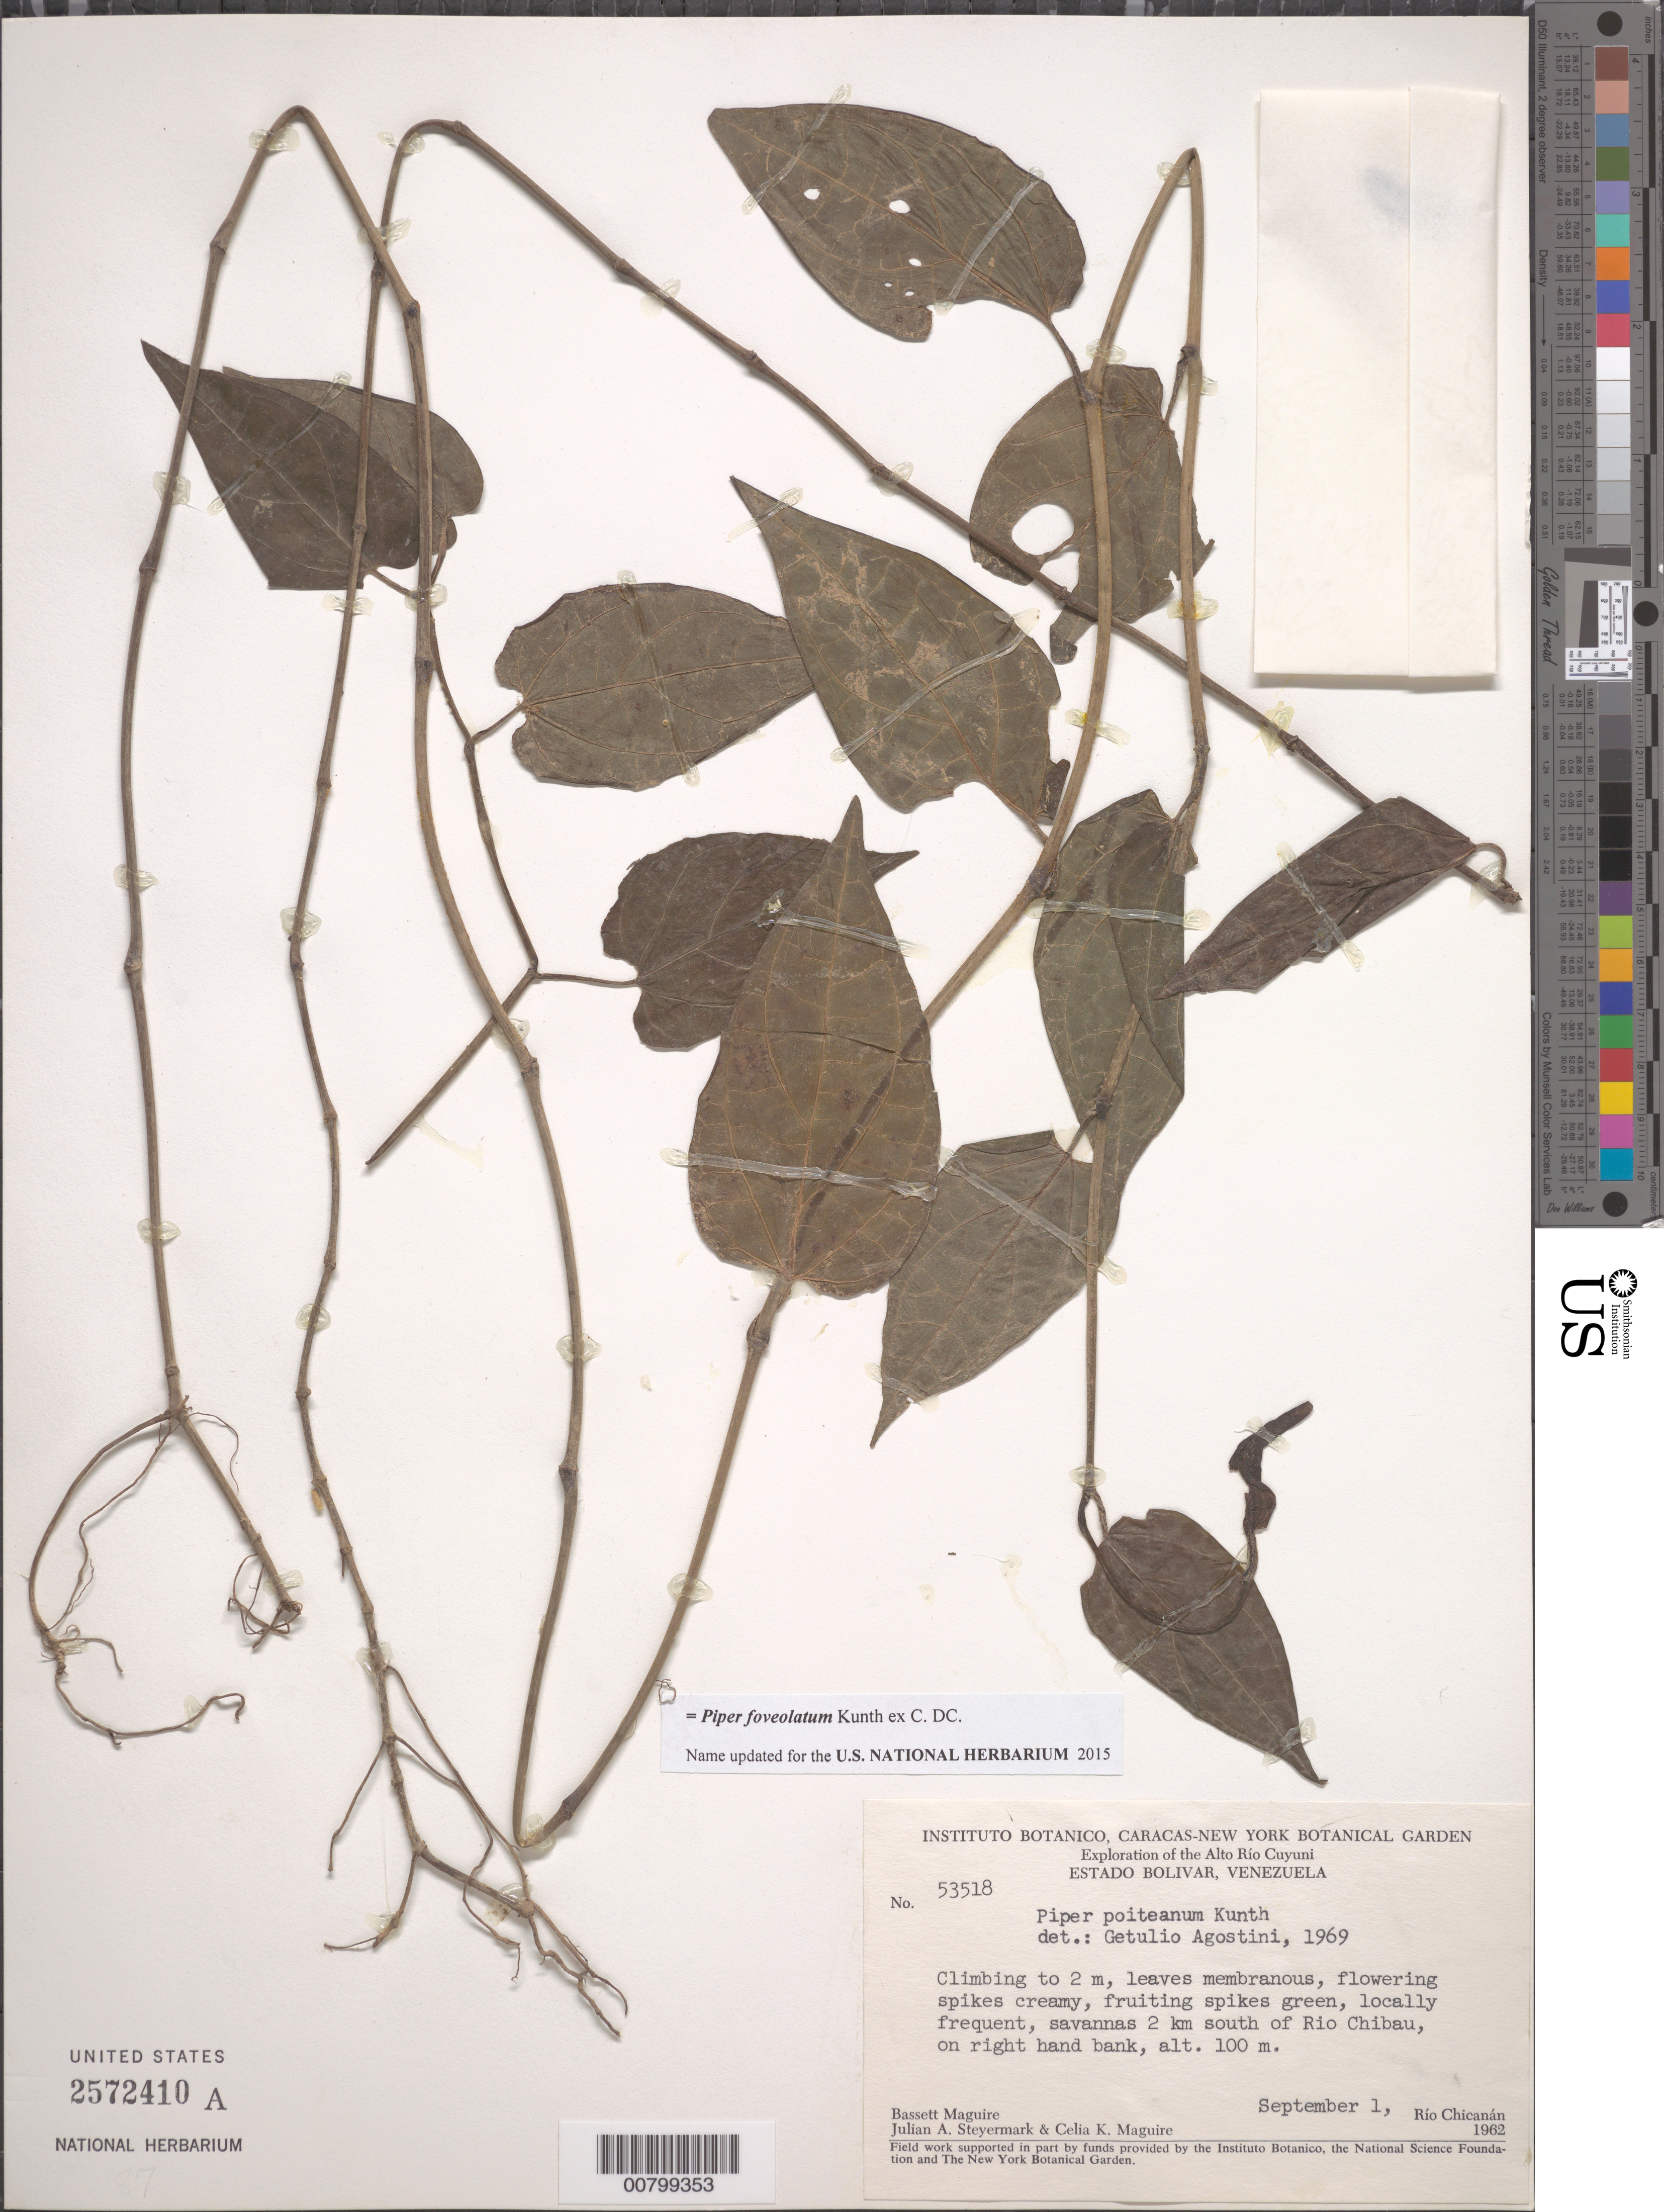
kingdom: Plantae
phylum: Tracheophyta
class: Magnoliopsida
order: Piperales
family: Piperaceae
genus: Piper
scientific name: Piper demeraranum var. rubescens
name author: (C. DC.) Trel. & Yunck.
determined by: Agostini, G.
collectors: B. Maguire, J. Steyermark & C. K. Maguire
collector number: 53518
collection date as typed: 1-Sep-62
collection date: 1962-09-01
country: Venezuela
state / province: Bolívar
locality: Alto Río Cuyuni, 2 km S of Río Chibau, right hand bank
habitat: Savannas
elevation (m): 100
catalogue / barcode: US 2572410A